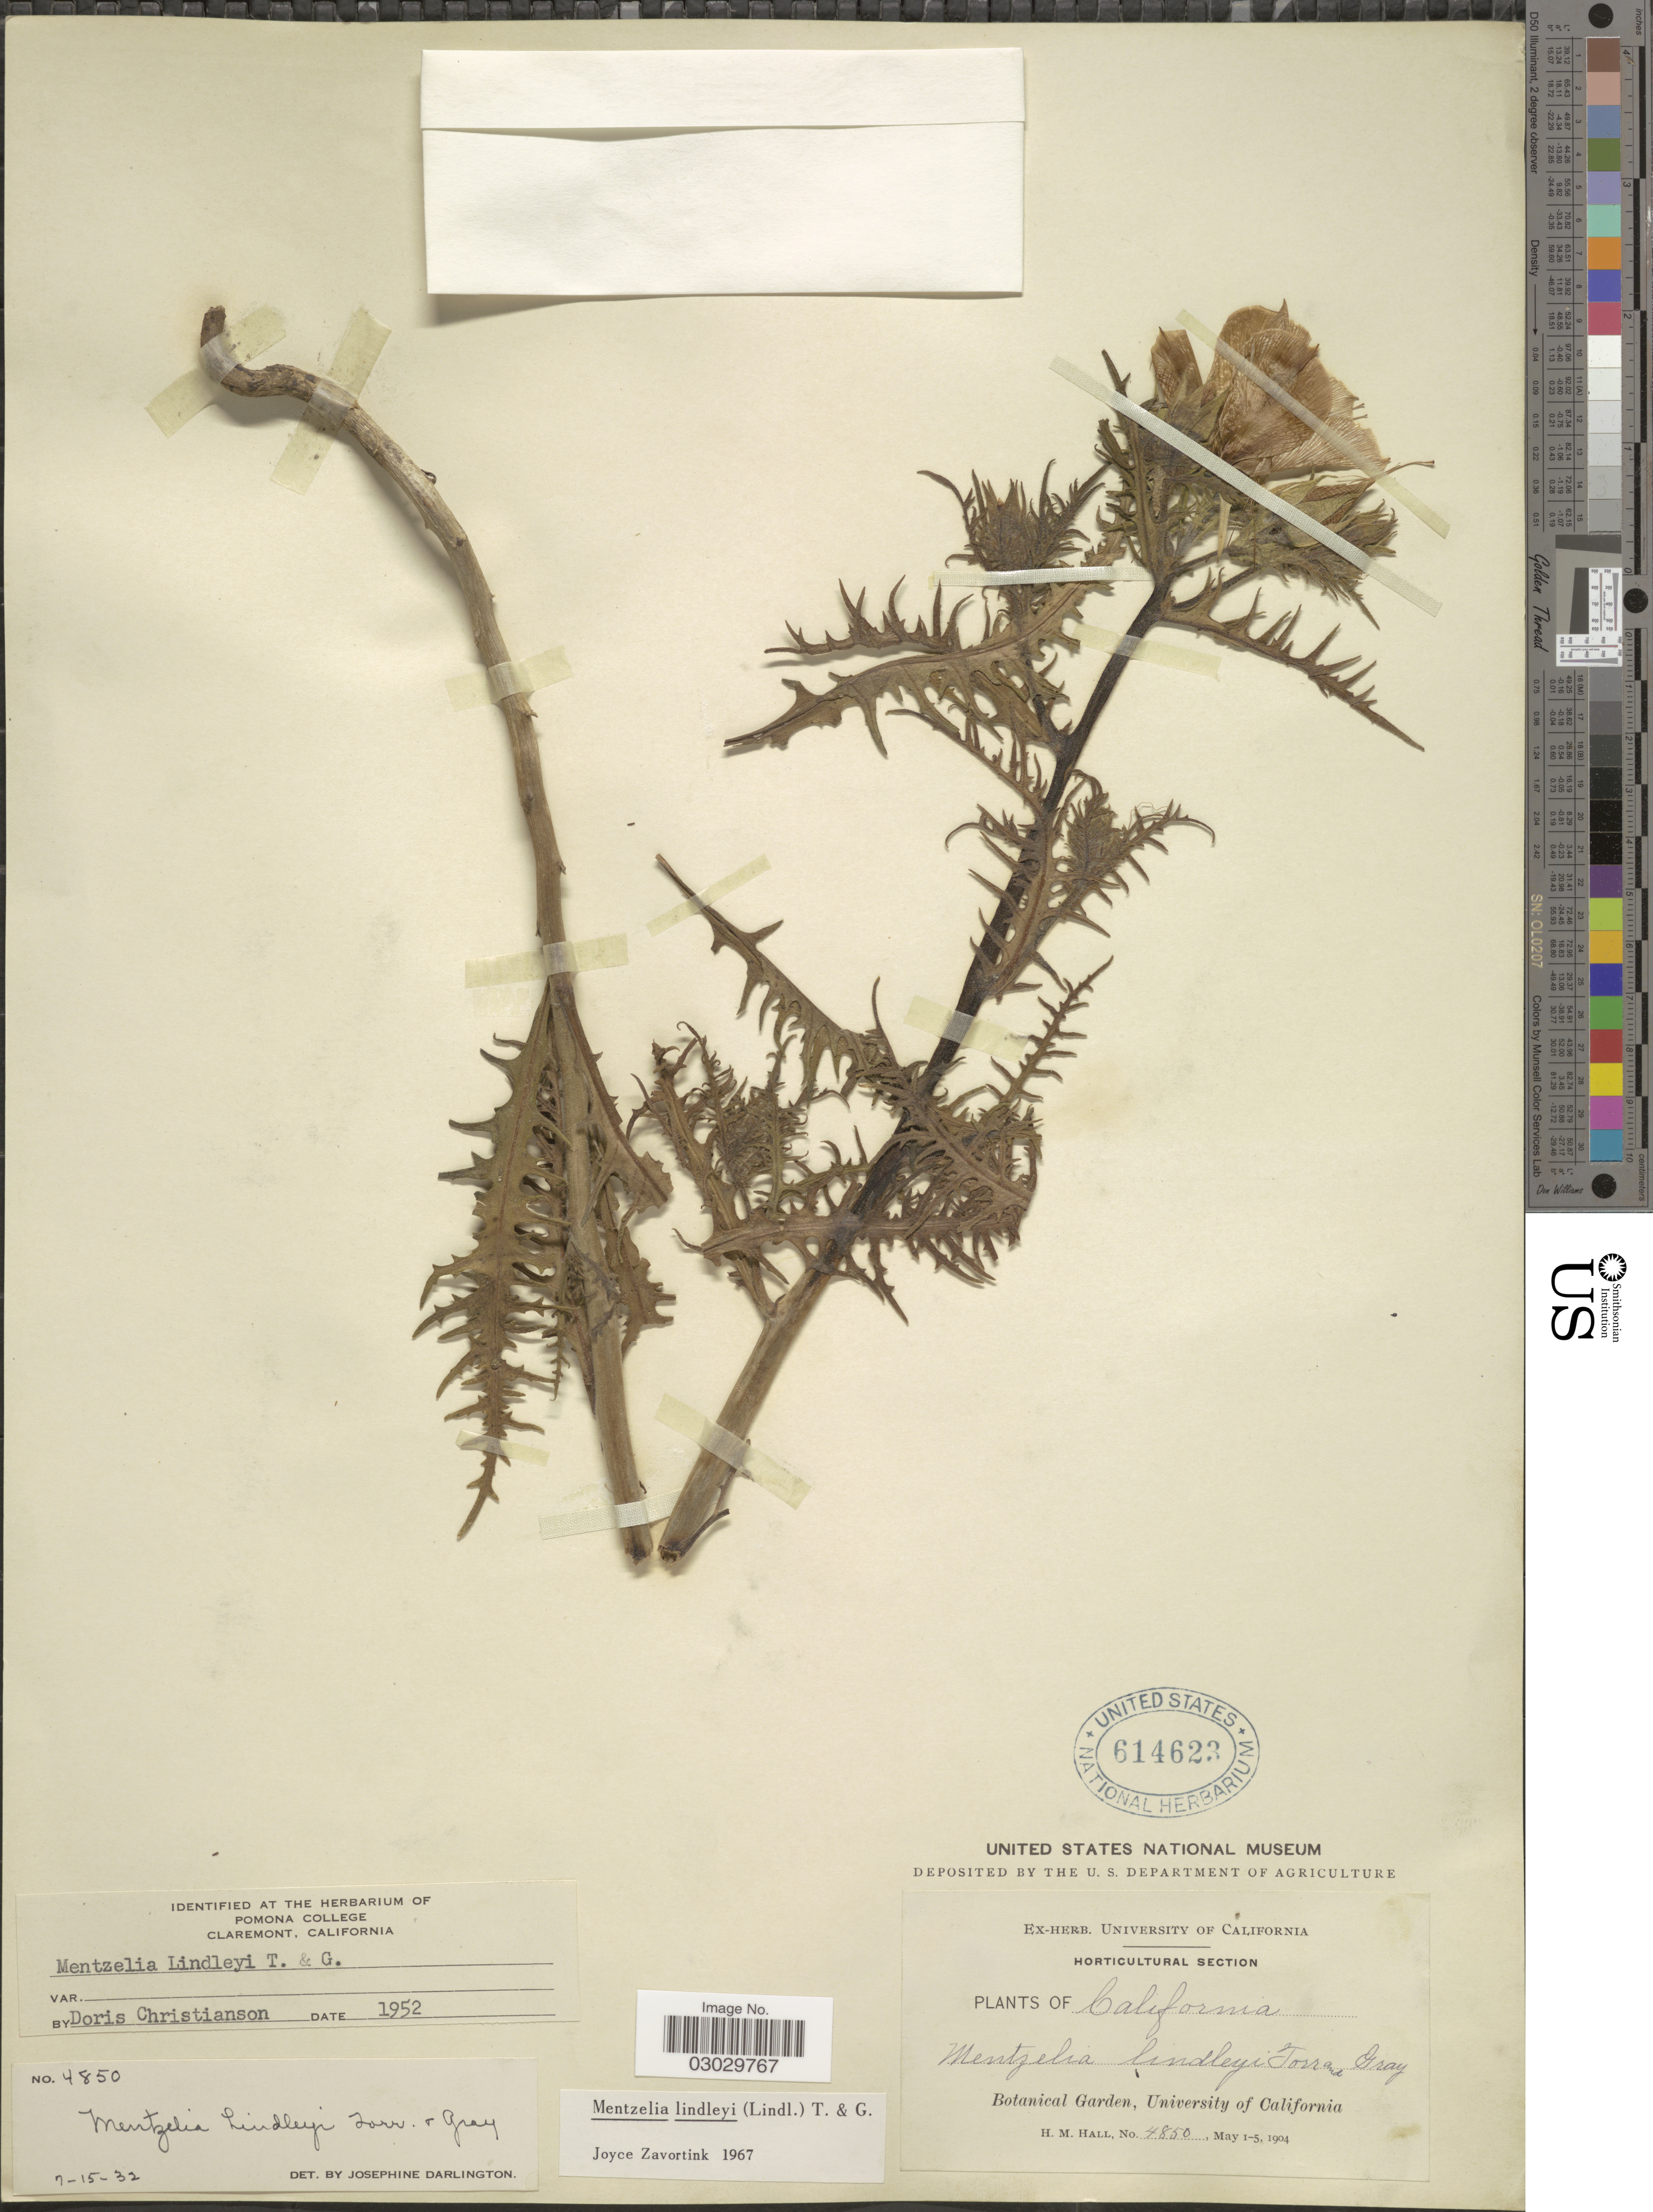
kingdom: Plantae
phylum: Tracheophyta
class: Magnoliopsida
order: Cornales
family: Loasaceae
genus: Mentzelia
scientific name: Mentzelia lindleyi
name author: Torr. & A. Gray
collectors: H. M. Hall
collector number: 4850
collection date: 1904-05-01/1904-05-05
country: United States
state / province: California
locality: Botanical Garden, University of California.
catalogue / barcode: US 614623